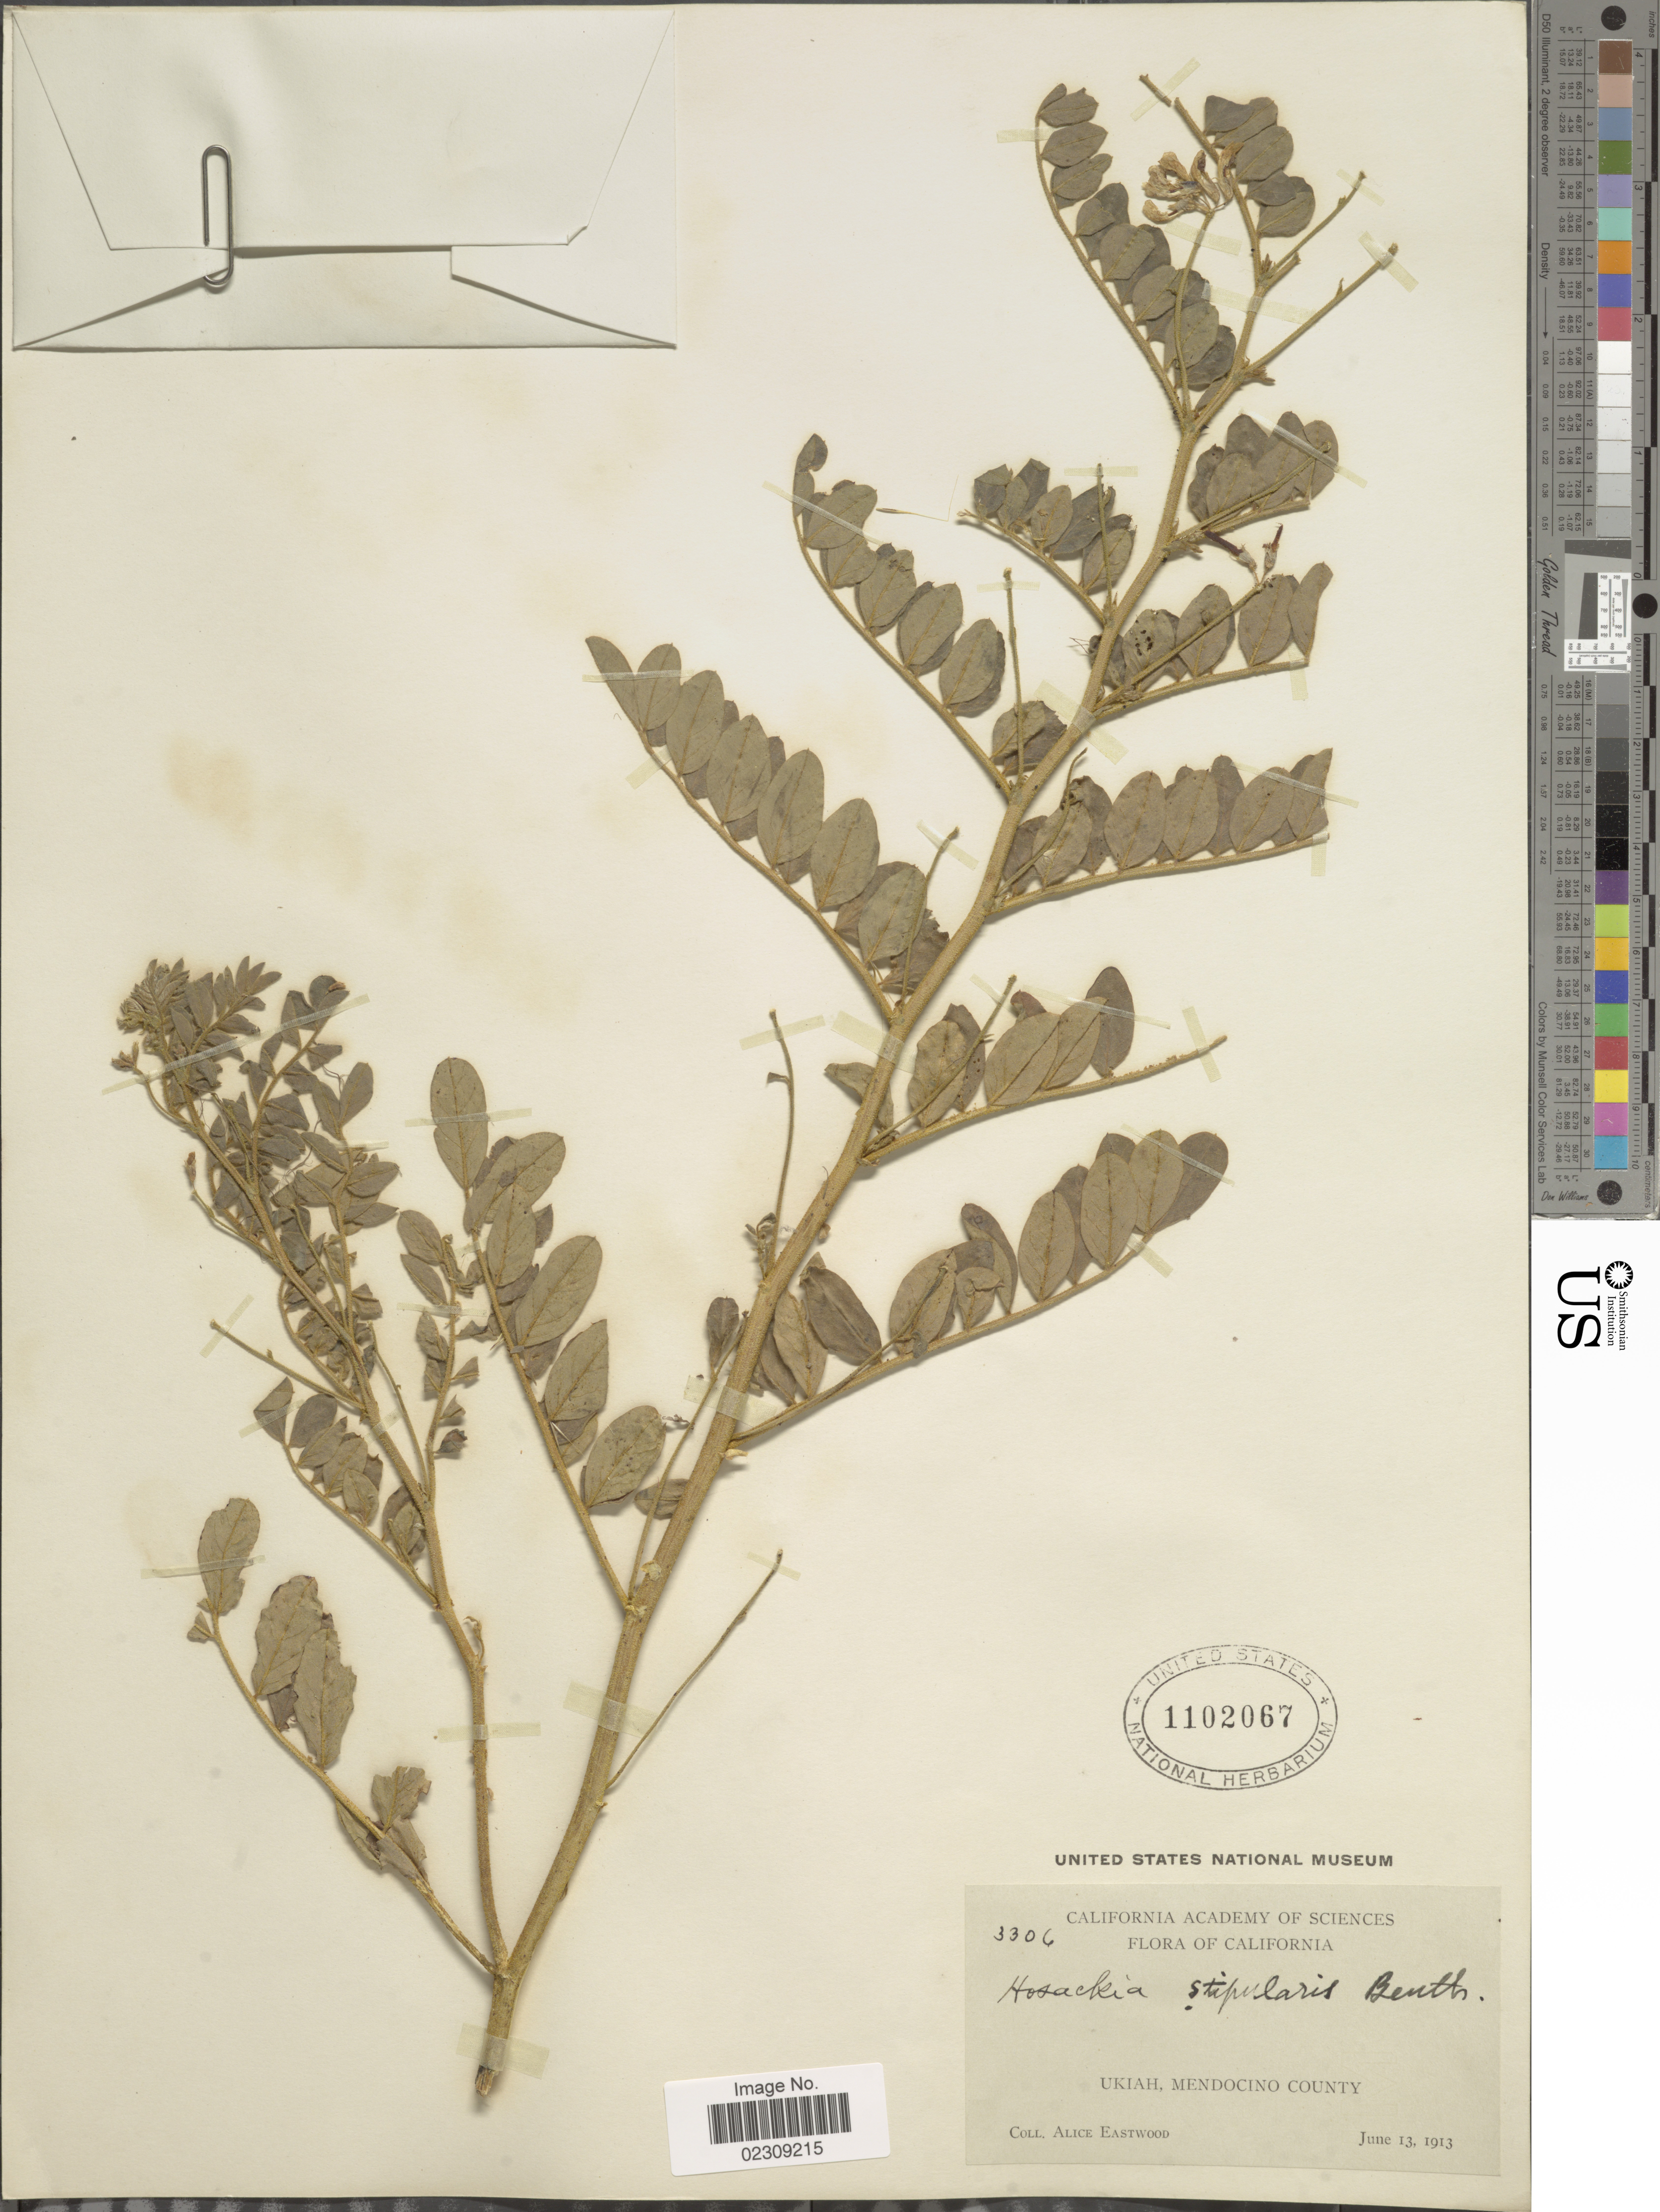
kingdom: Plantae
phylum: Tracheophyta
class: Magnoliopsida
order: Fabales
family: Fabaceae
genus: Hosackia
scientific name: Hosackia stipularis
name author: Benth.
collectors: A. Eastwood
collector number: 3306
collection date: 1913-06-13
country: United States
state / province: California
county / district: Mendocino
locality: Ukiah, Mendocino County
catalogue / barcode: US 1102067